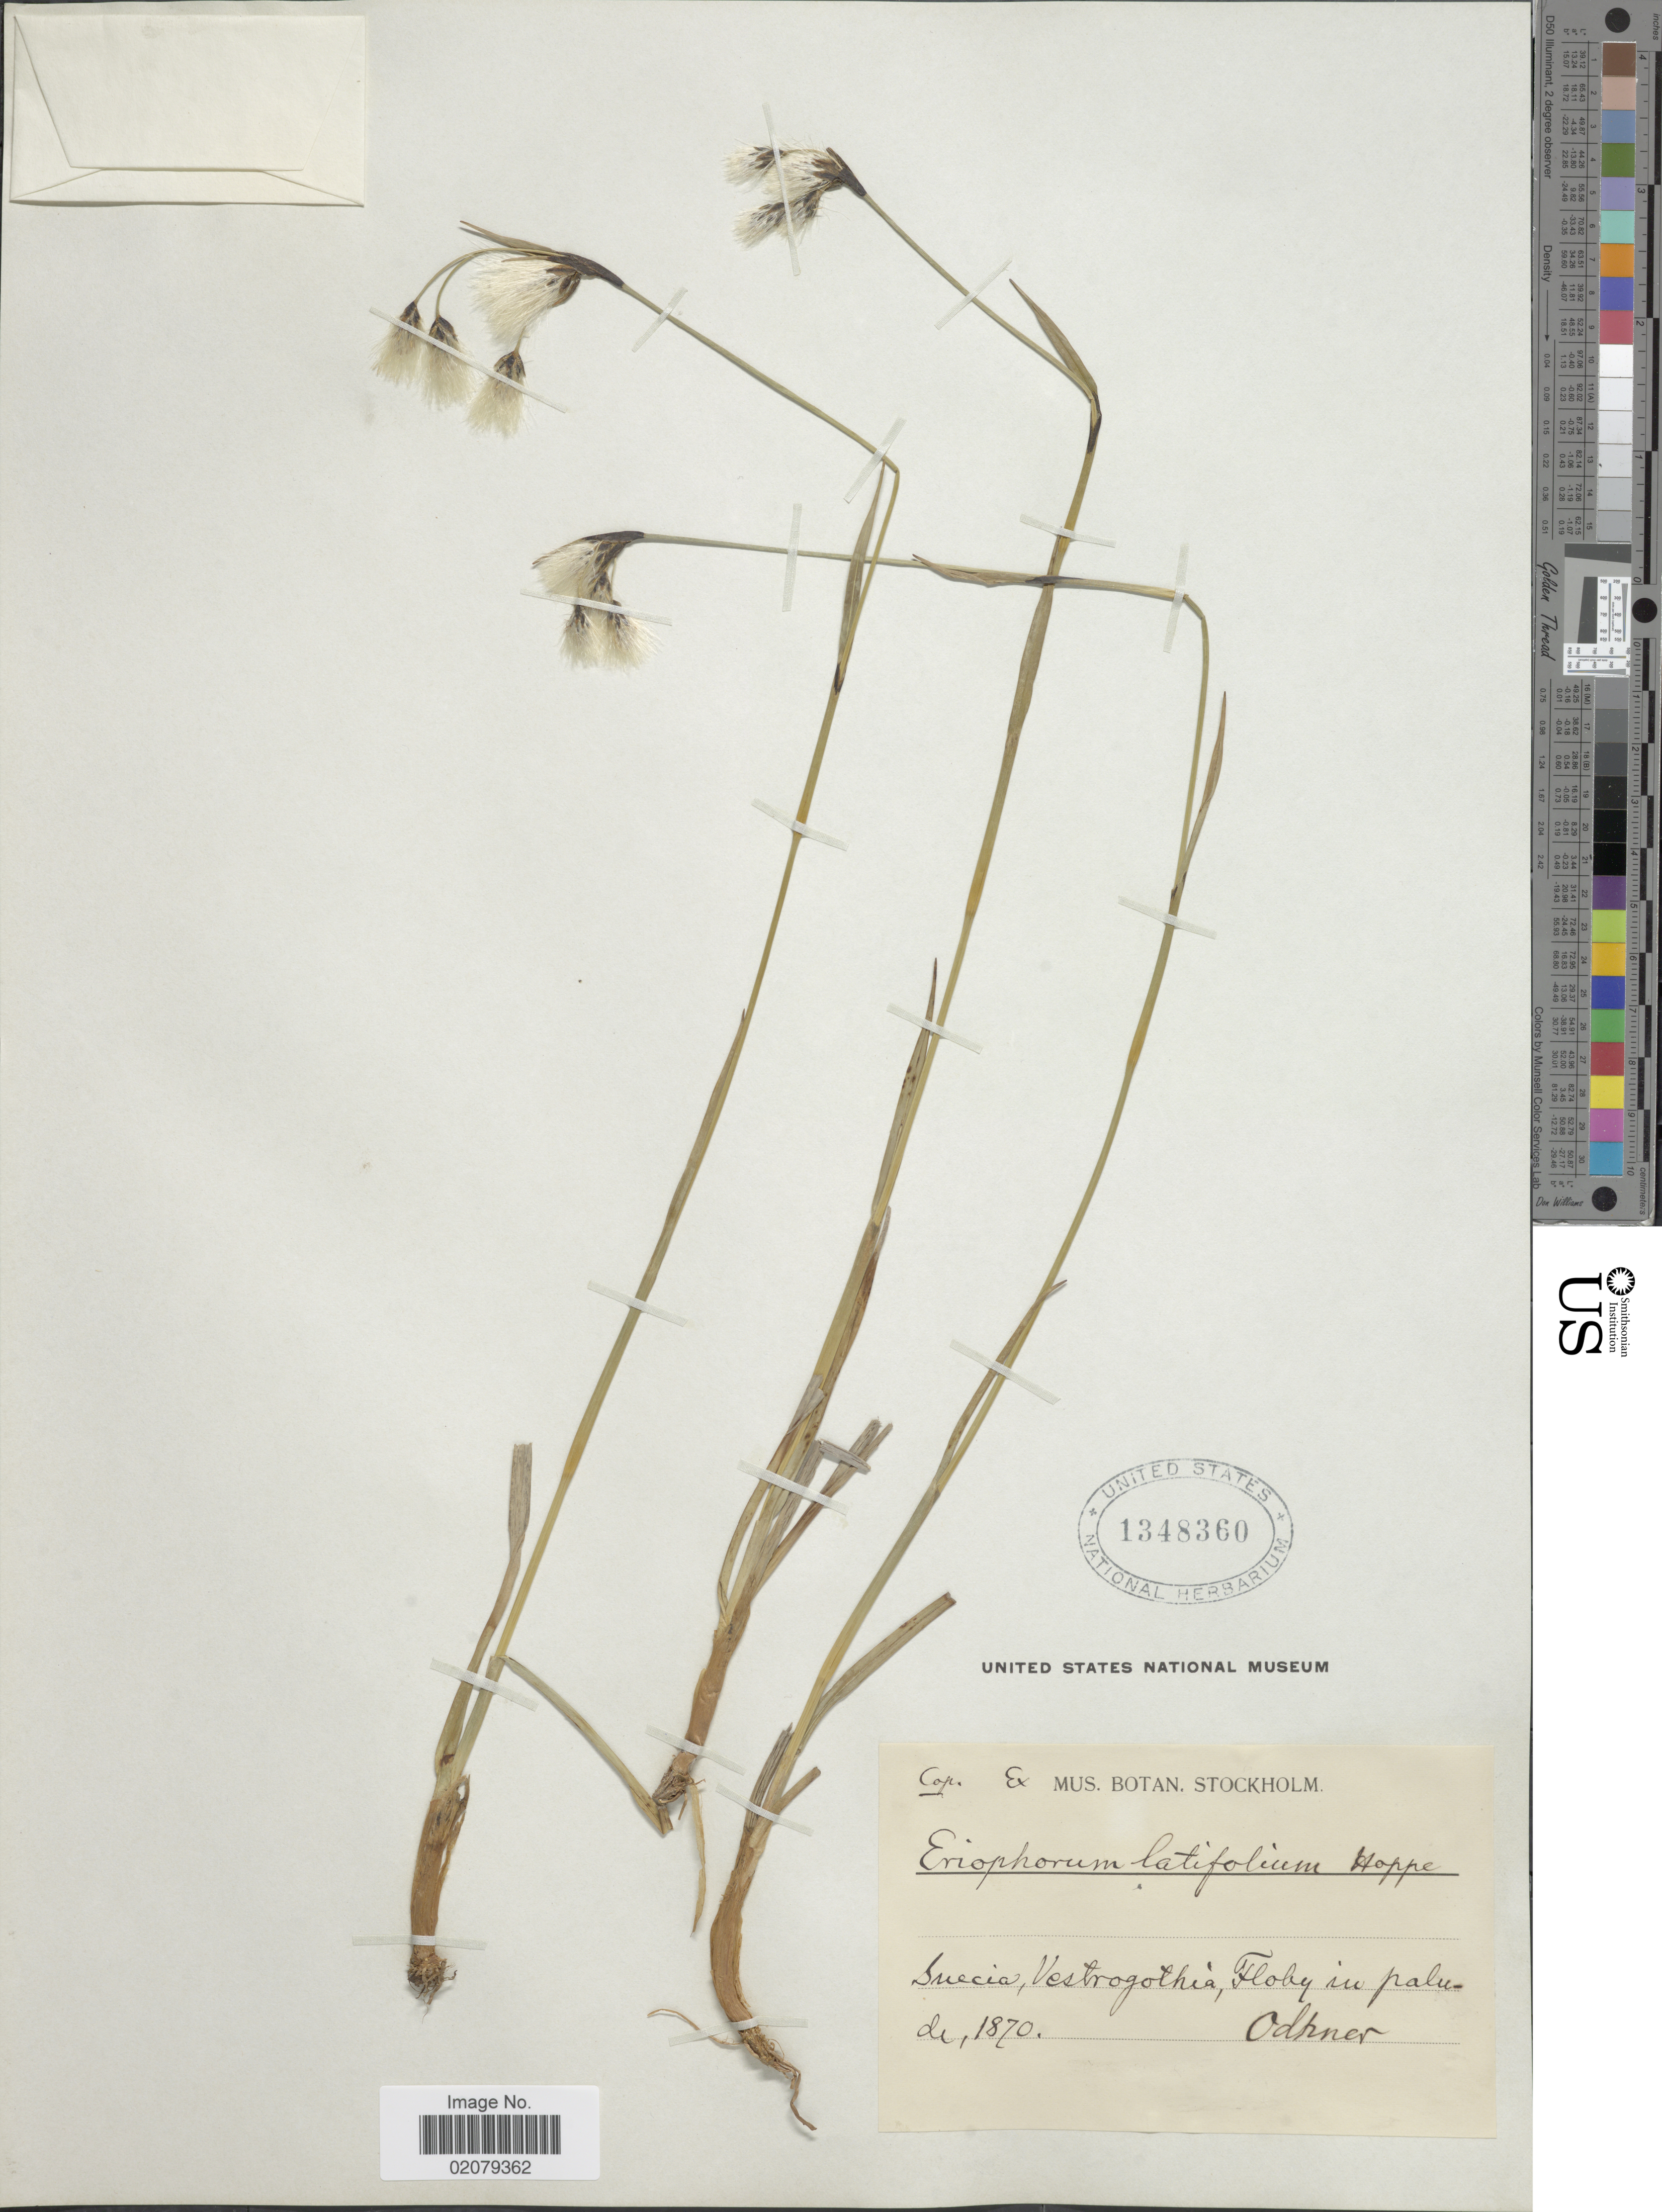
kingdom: Plantae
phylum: Tracheophyta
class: Liliopsida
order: Poales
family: Cyperaceae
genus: Eriophorum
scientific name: Eriophorum latifolium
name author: Hoppe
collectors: Odhner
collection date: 1870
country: Sweden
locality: Suecia, Vestrogothia, Floby in palude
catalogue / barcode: US 1348360